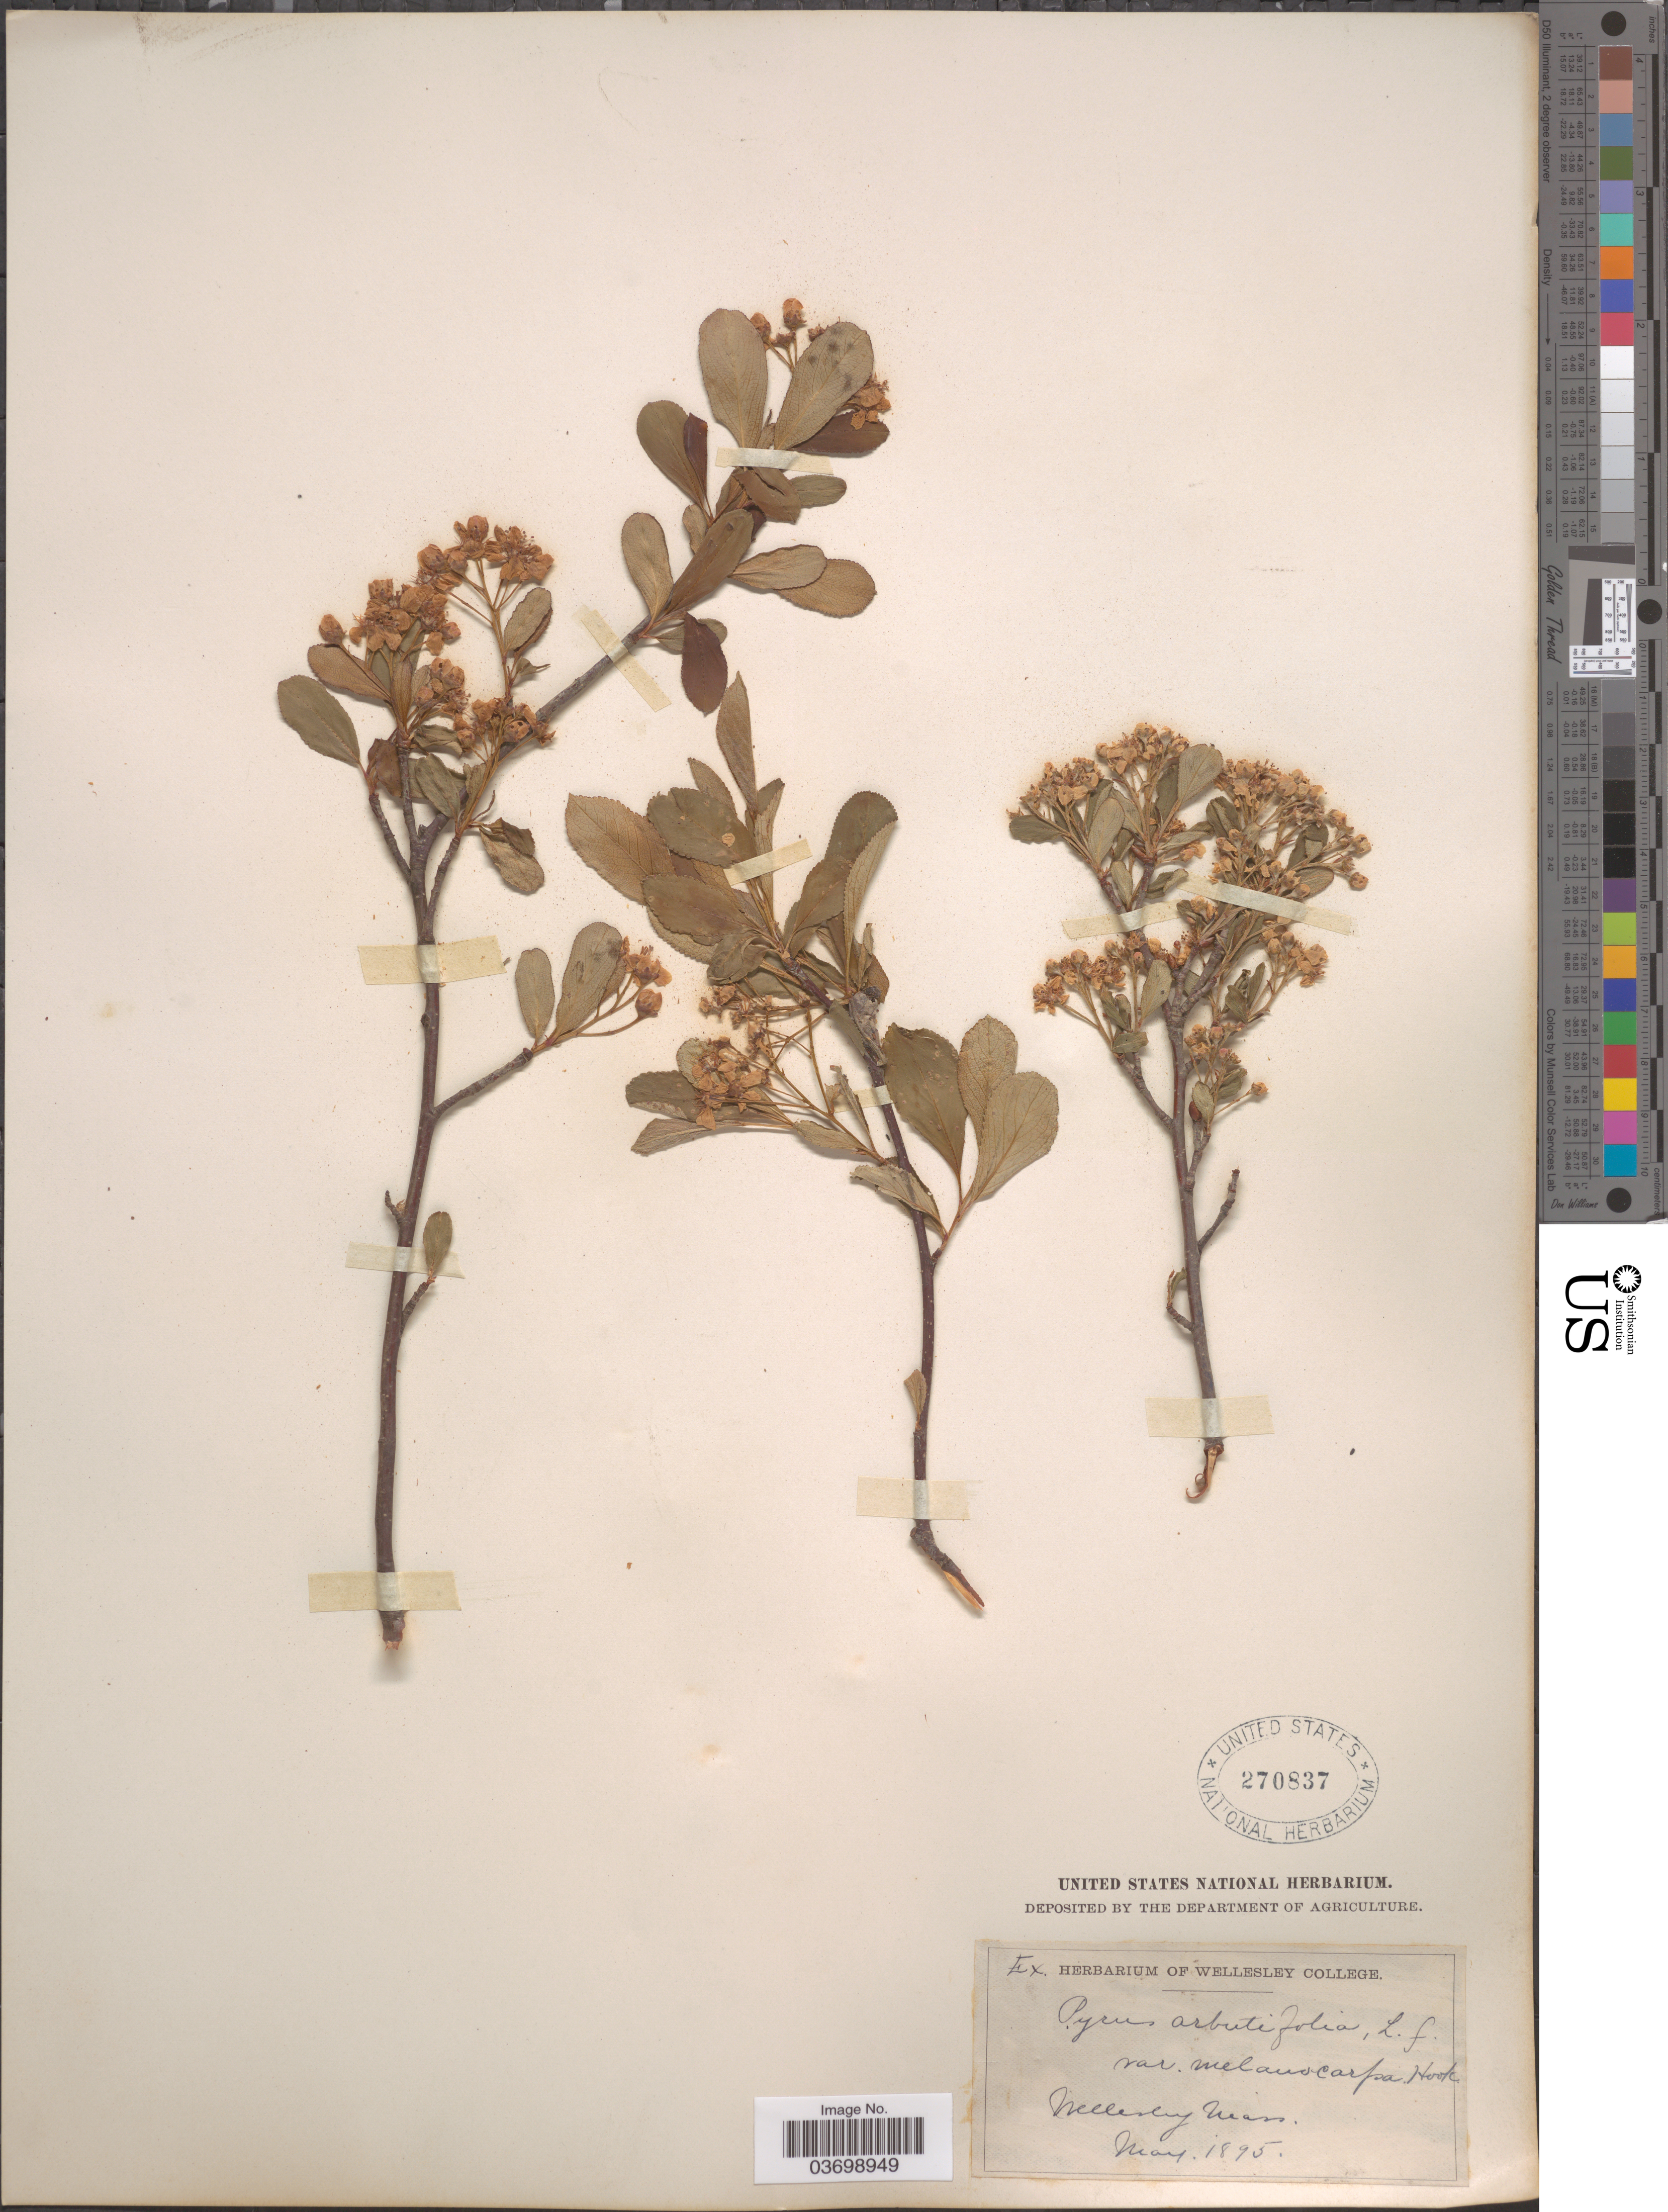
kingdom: Plantae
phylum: Tracheophyta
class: Magnoliopsida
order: Rosales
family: Rosaceae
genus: Aronia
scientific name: Aronia melanocarpa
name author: (Michx.) Elliott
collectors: ex herb. Wellesley College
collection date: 1895-05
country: United States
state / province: Massachusetts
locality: Wellesley.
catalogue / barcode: US 270837